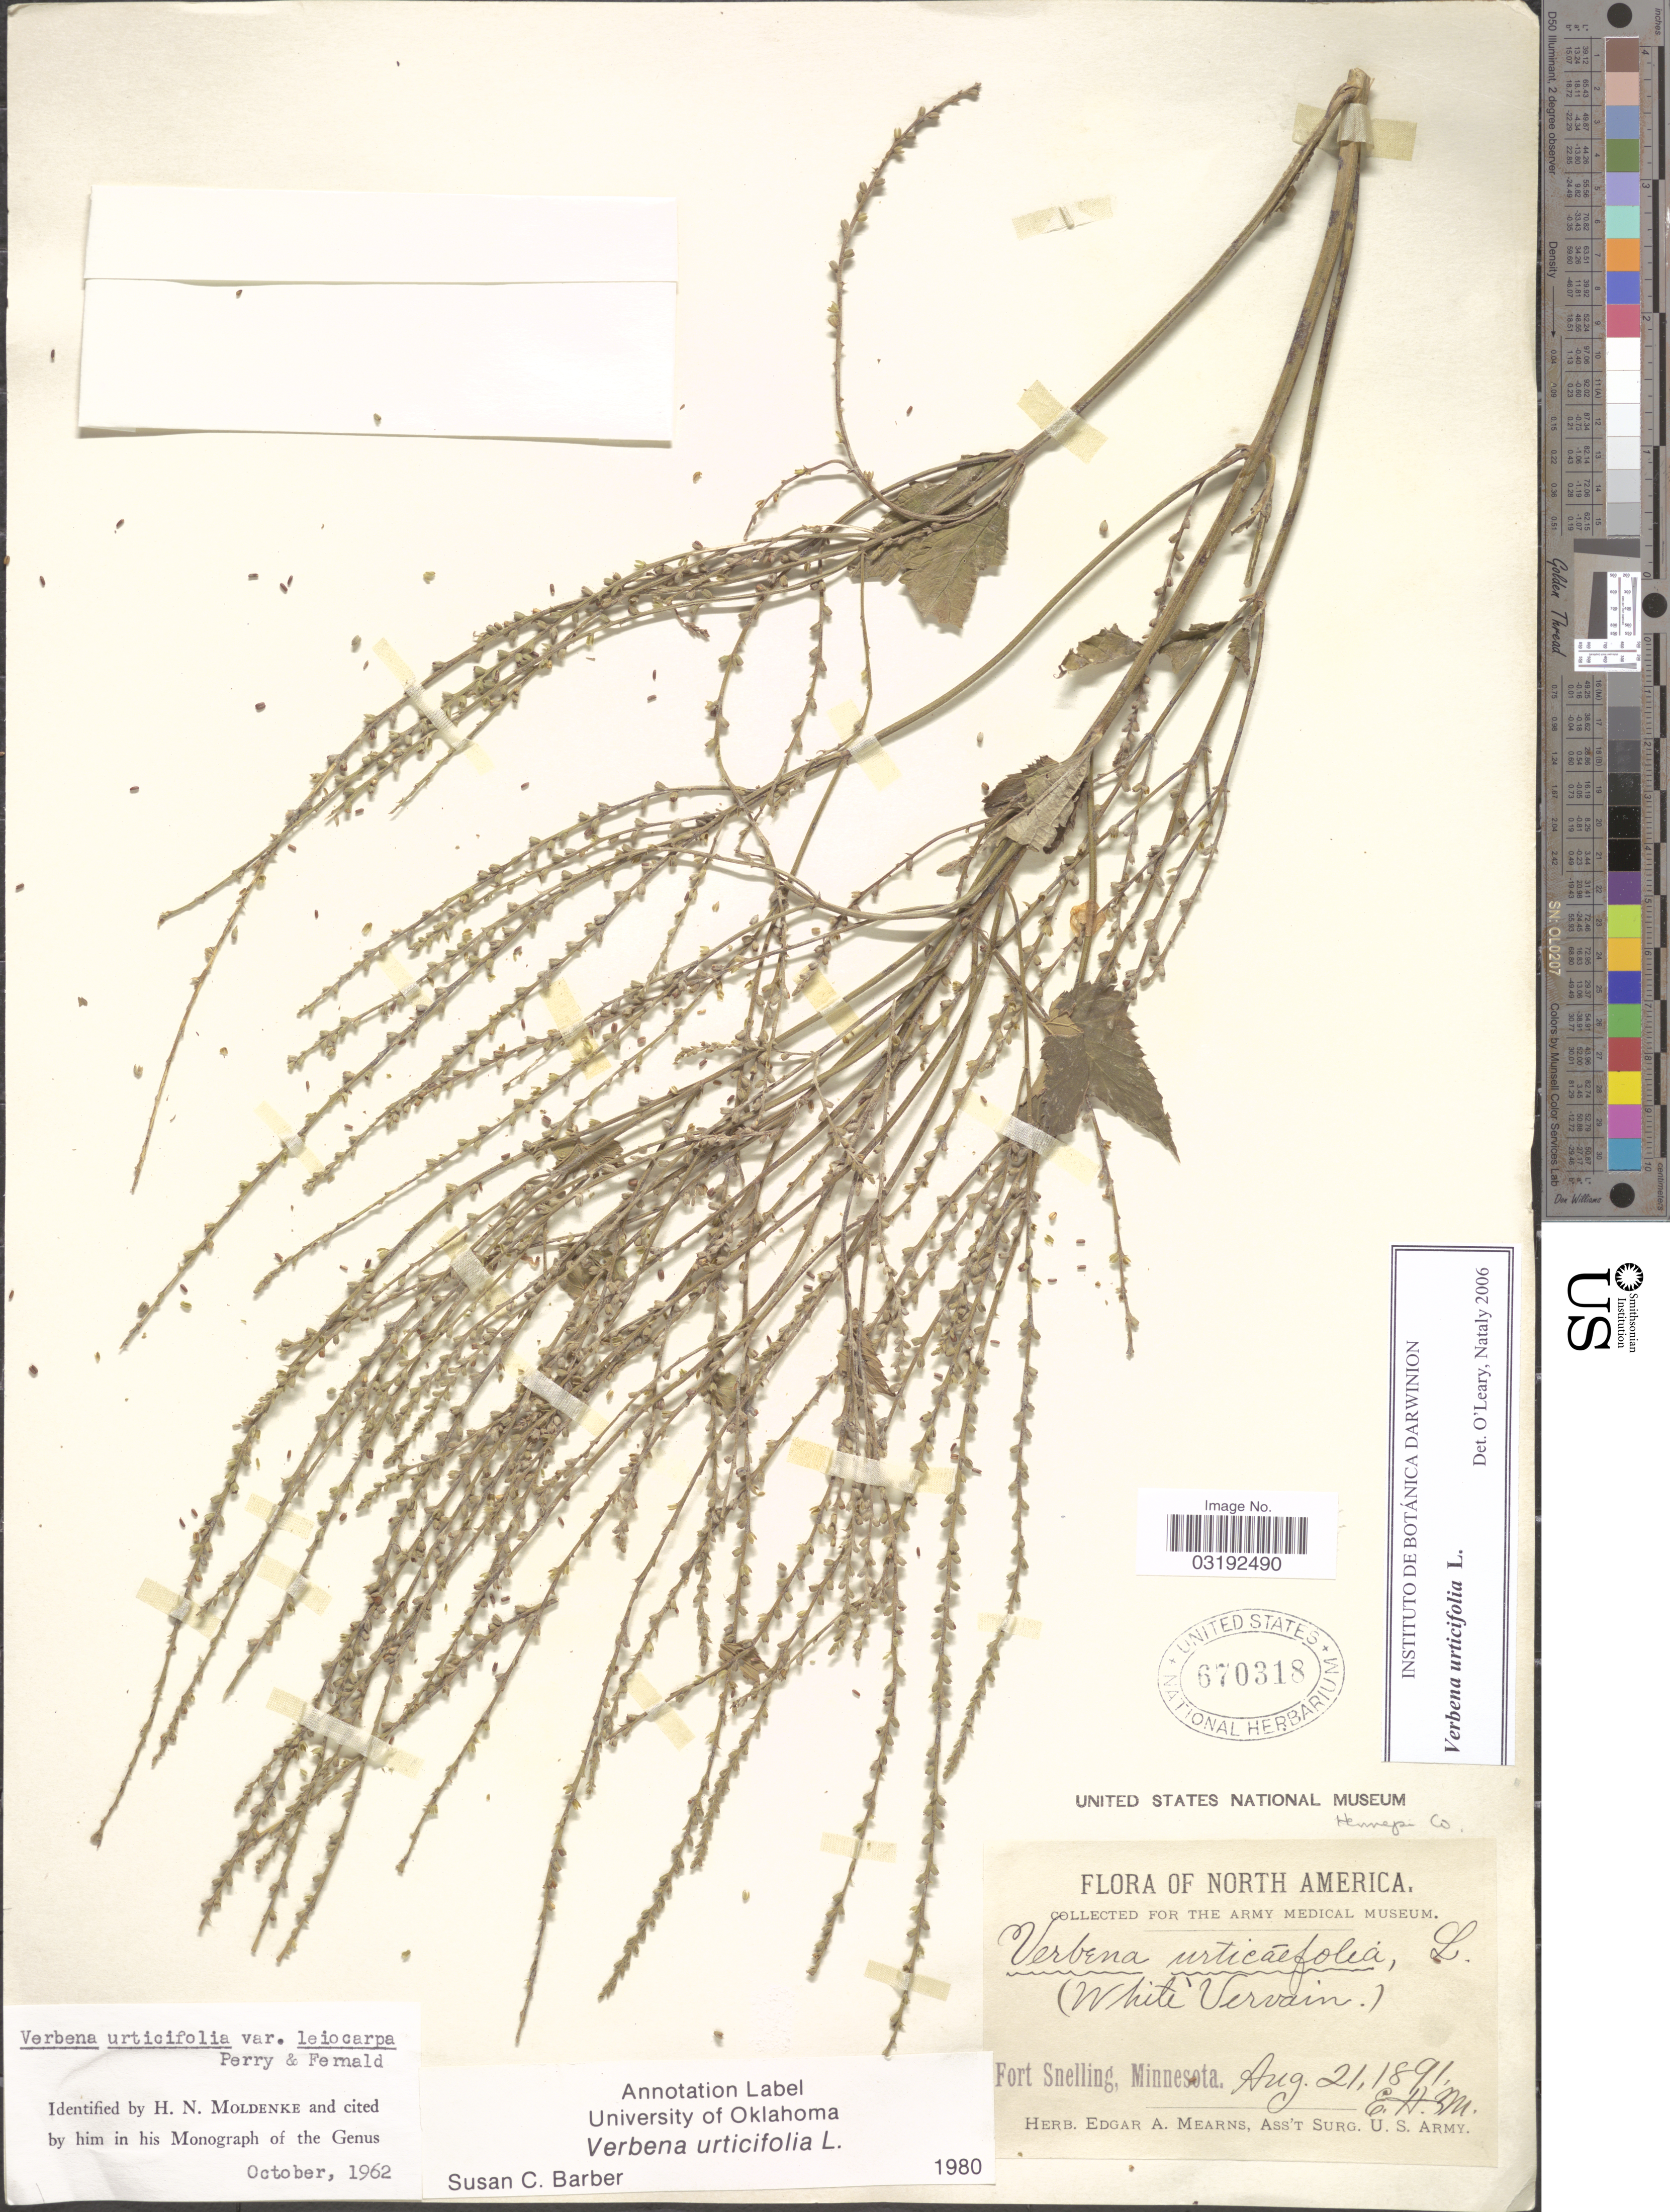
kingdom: Plantae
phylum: Tracheophyta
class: Magnoliopsida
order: Lamiales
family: Verbenaceae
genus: Verbena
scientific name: Verbena urticifolia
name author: L.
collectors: E. A. Mearns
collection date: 1891-08-21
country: United States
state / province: Minnesota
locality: Fort Snelling. Hennepi Co.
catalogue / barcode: US 670318